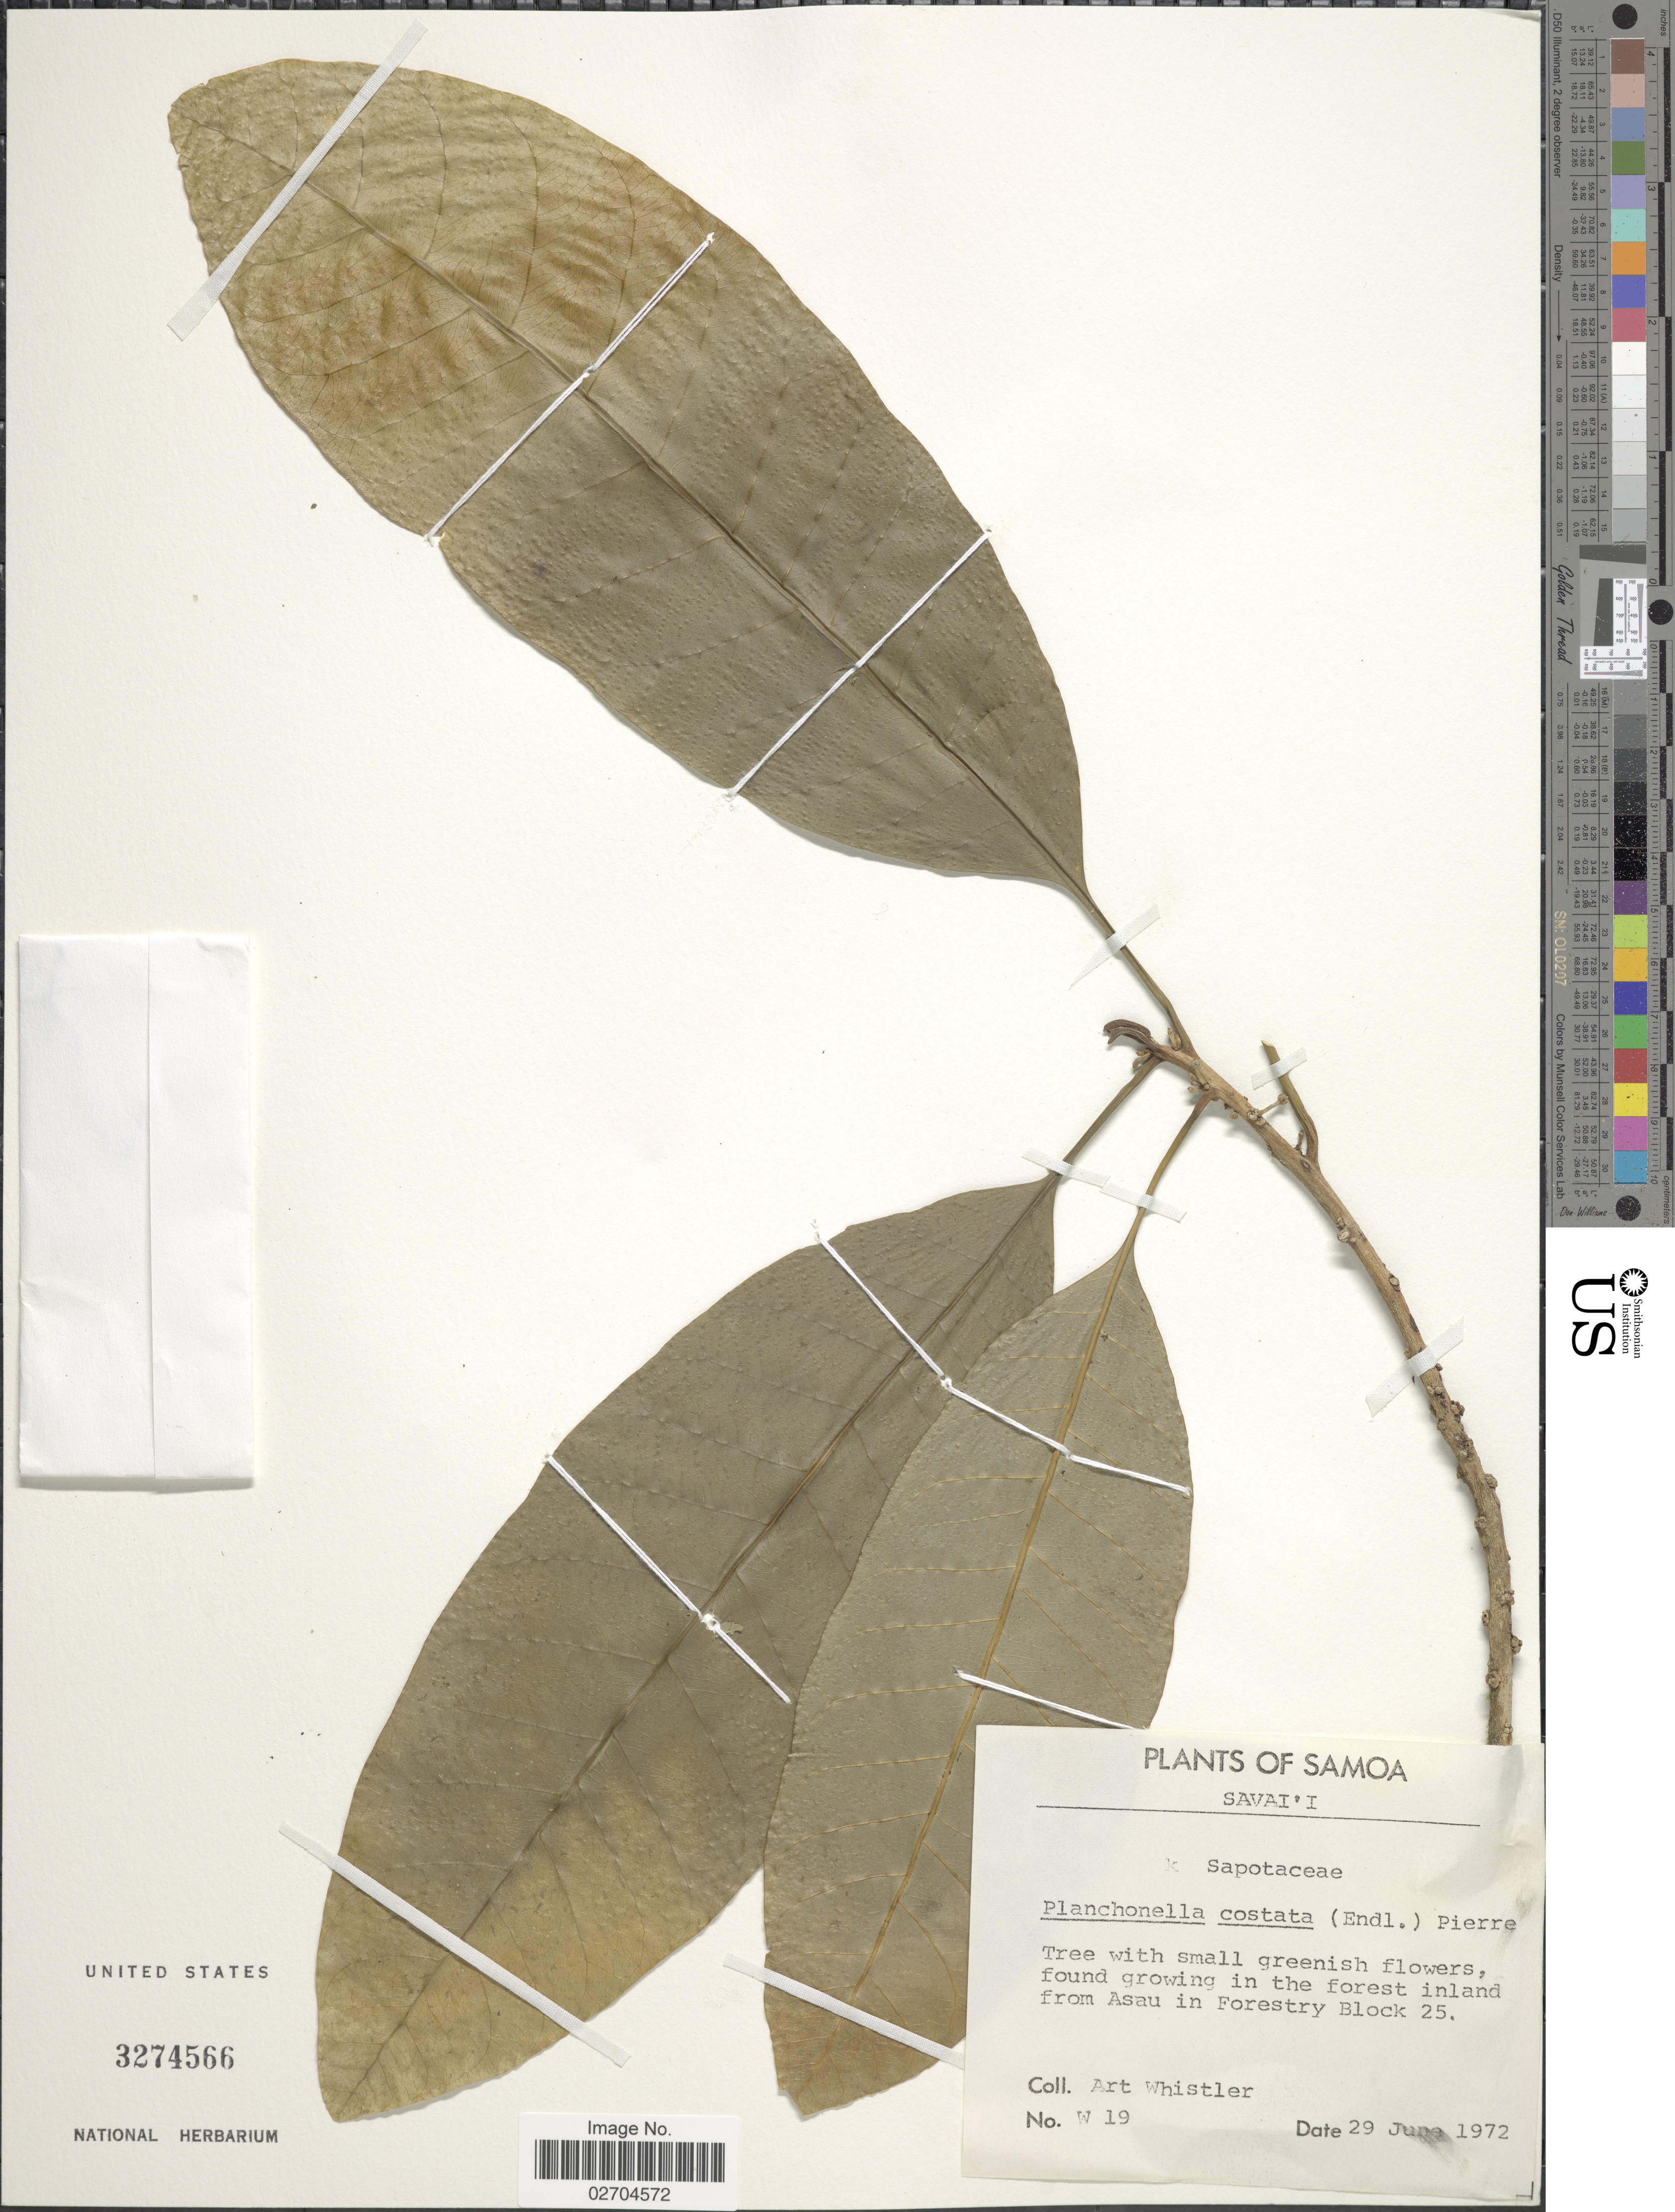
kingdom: Plantae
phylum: Tracheophyta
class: Magnoliopsida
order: Ericales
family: Sapotaceae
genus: Planchonella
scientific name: Planchonella costata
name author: (Endl.) Pierre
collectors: A. Whistler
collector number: W 19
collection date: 1972-06-29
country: Samoa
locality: Samoa. Savai'i. From Asau in Forestry Block 25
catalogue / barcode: US 3274566